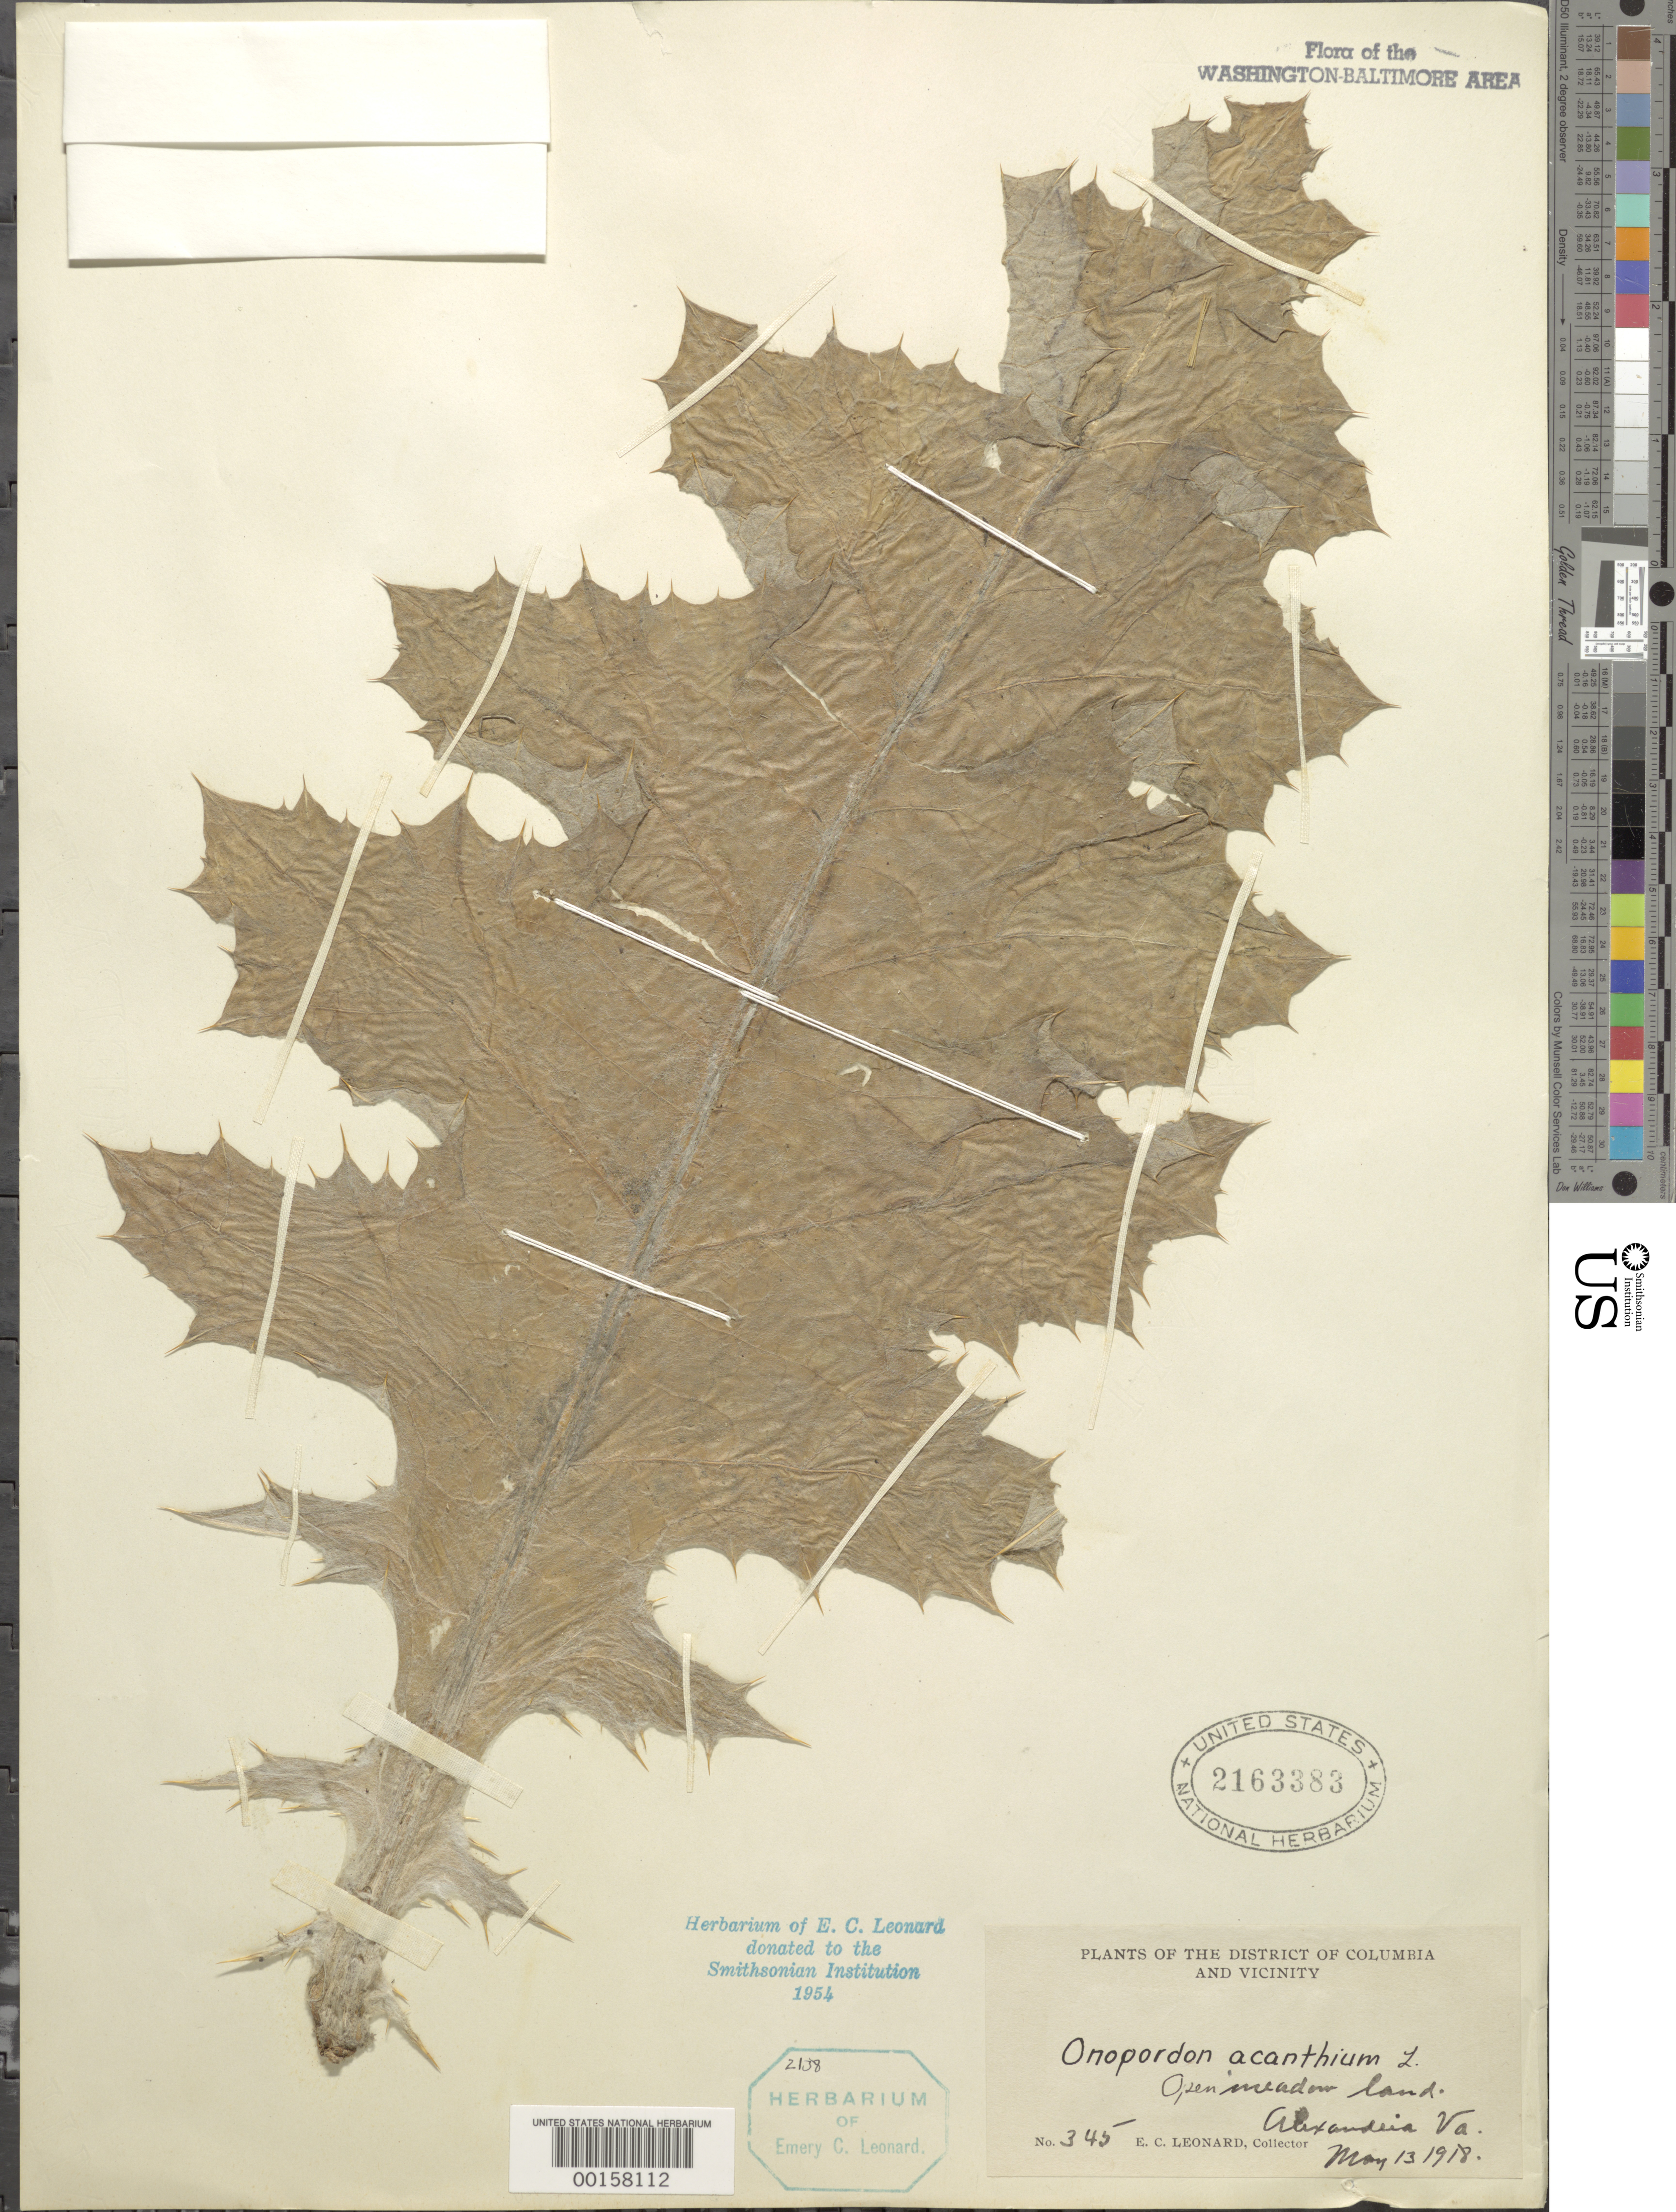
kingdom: Plantae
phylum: Tracheophyta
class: Magnoliopsida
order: Asterales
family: Asteraceae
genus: Onopordum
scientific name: Onopordum acanthium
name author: L.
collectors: E. C. Leonard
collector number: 345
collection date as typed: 13 May 1918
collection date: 1918-05-13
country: United States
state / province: Virginia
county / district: City of Alexandria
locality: Alexandria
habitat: Open meadow land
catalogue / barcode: US 2163383